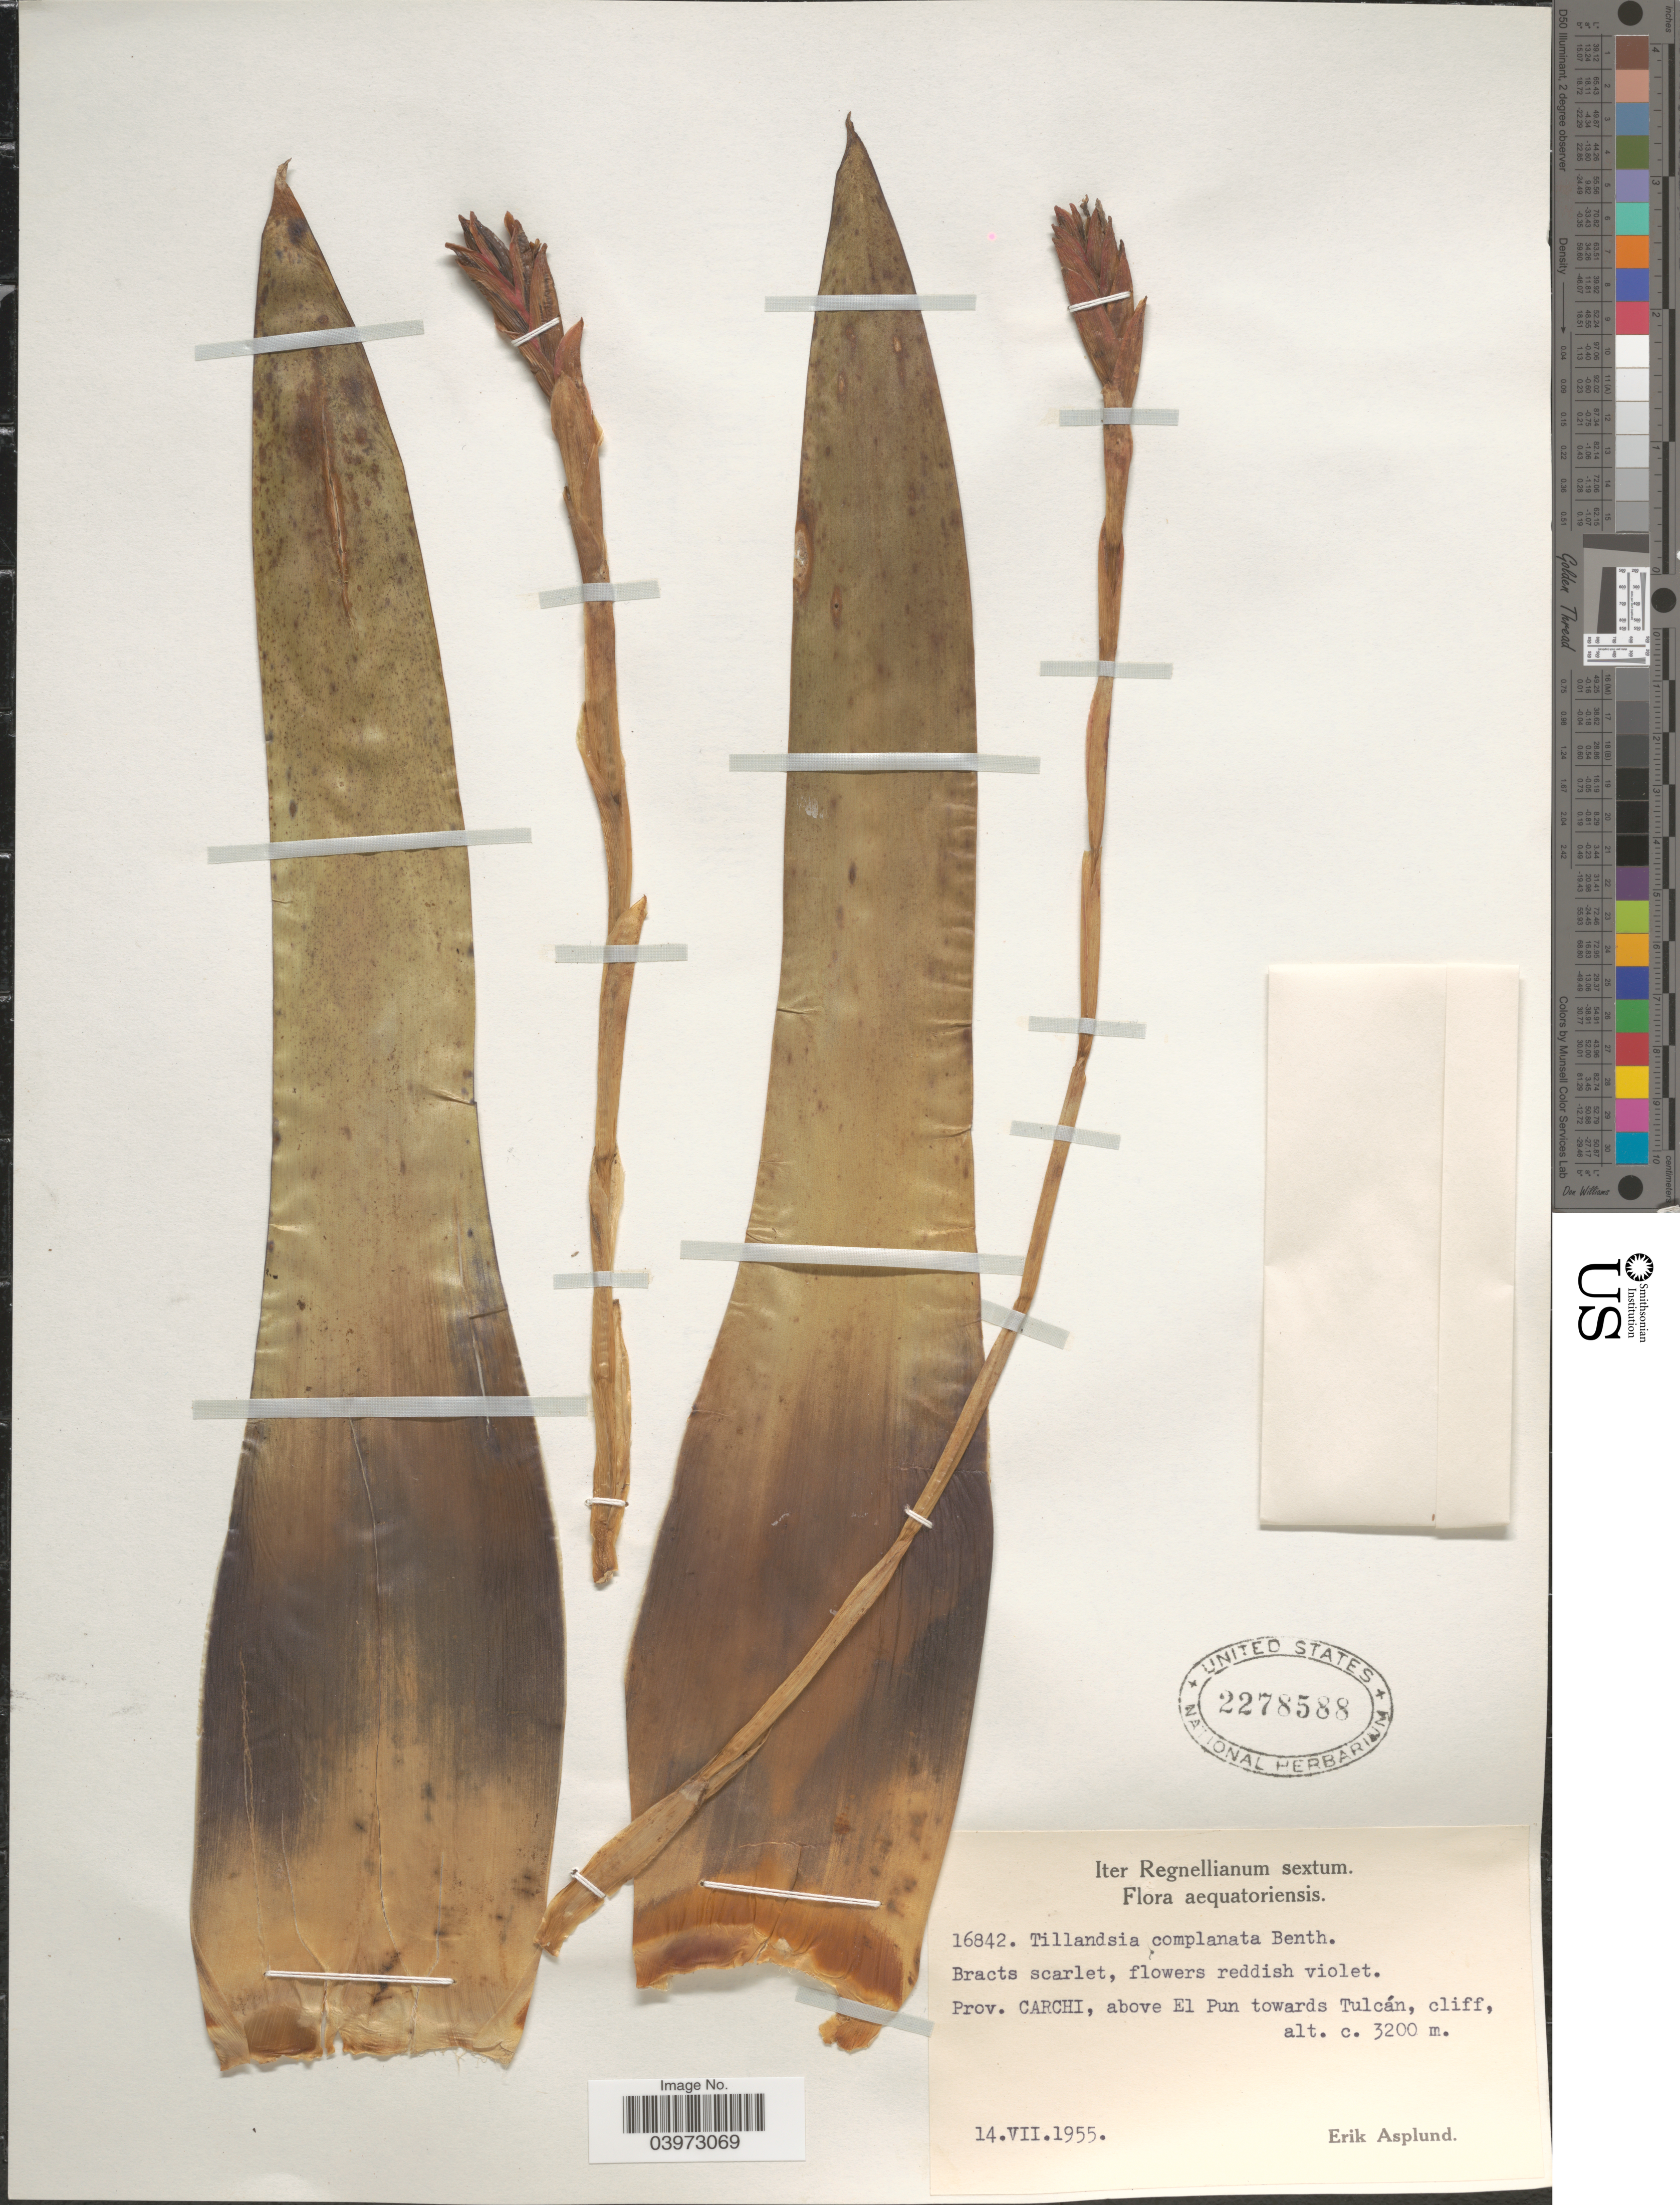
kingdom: Plantae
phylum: Tracheophyta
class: Liliopsida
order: Poales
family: Bromeliaceae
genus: Tillandsia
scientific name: Tillandsia complanata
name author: Benth.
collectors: E. Asplund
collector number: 16842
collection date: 1955-07-14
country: Ecuador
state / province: Carchi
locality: Iter Regnellianum sextum. Aequatoriensis. Above El Pun towards Tulcán, cliff.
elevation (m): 3200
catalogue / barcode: US 2278588